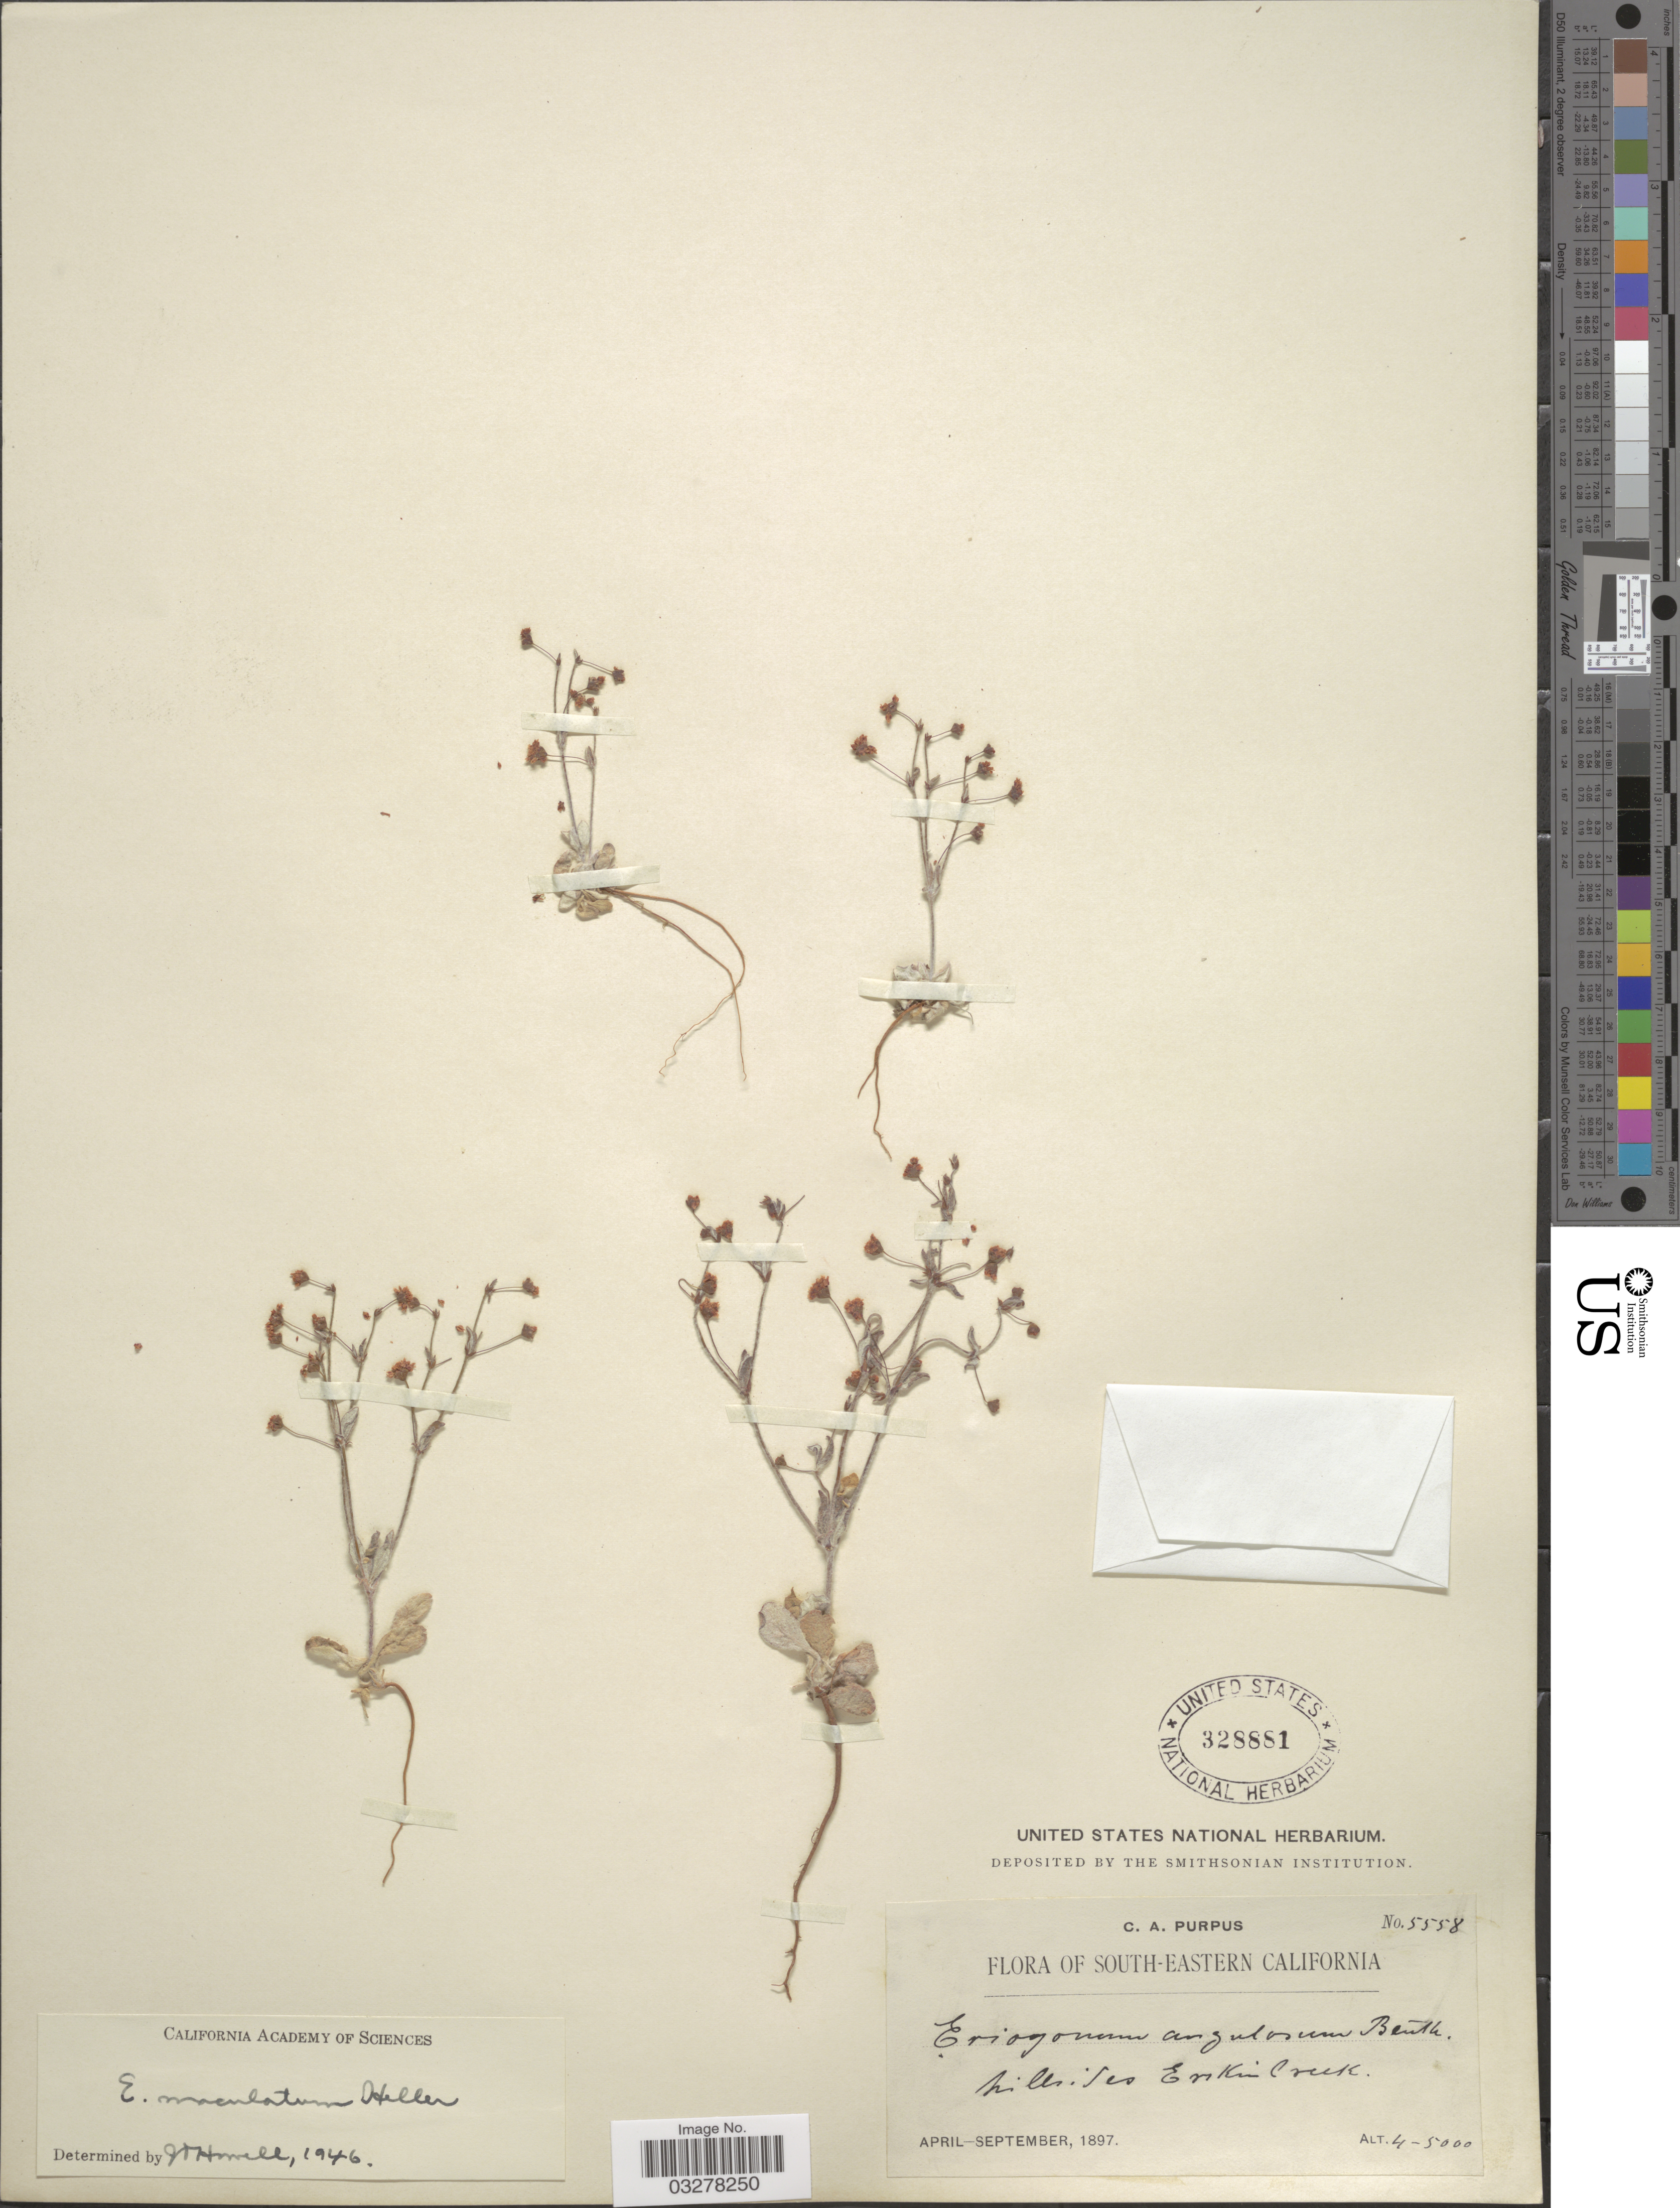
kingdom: Plantae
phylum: Tracheophyta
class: Magnoliopsida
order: Caryophyllales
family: Polygonaceae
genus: Eriogonum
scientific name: Eriogonum maculatum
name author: A. Heller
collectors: C. A. Purpus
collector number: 5558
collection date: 1897-04/1897-09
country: United States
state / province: California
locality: South-eastern California. Hillsides Erskin Creek.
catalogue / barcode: US 328881